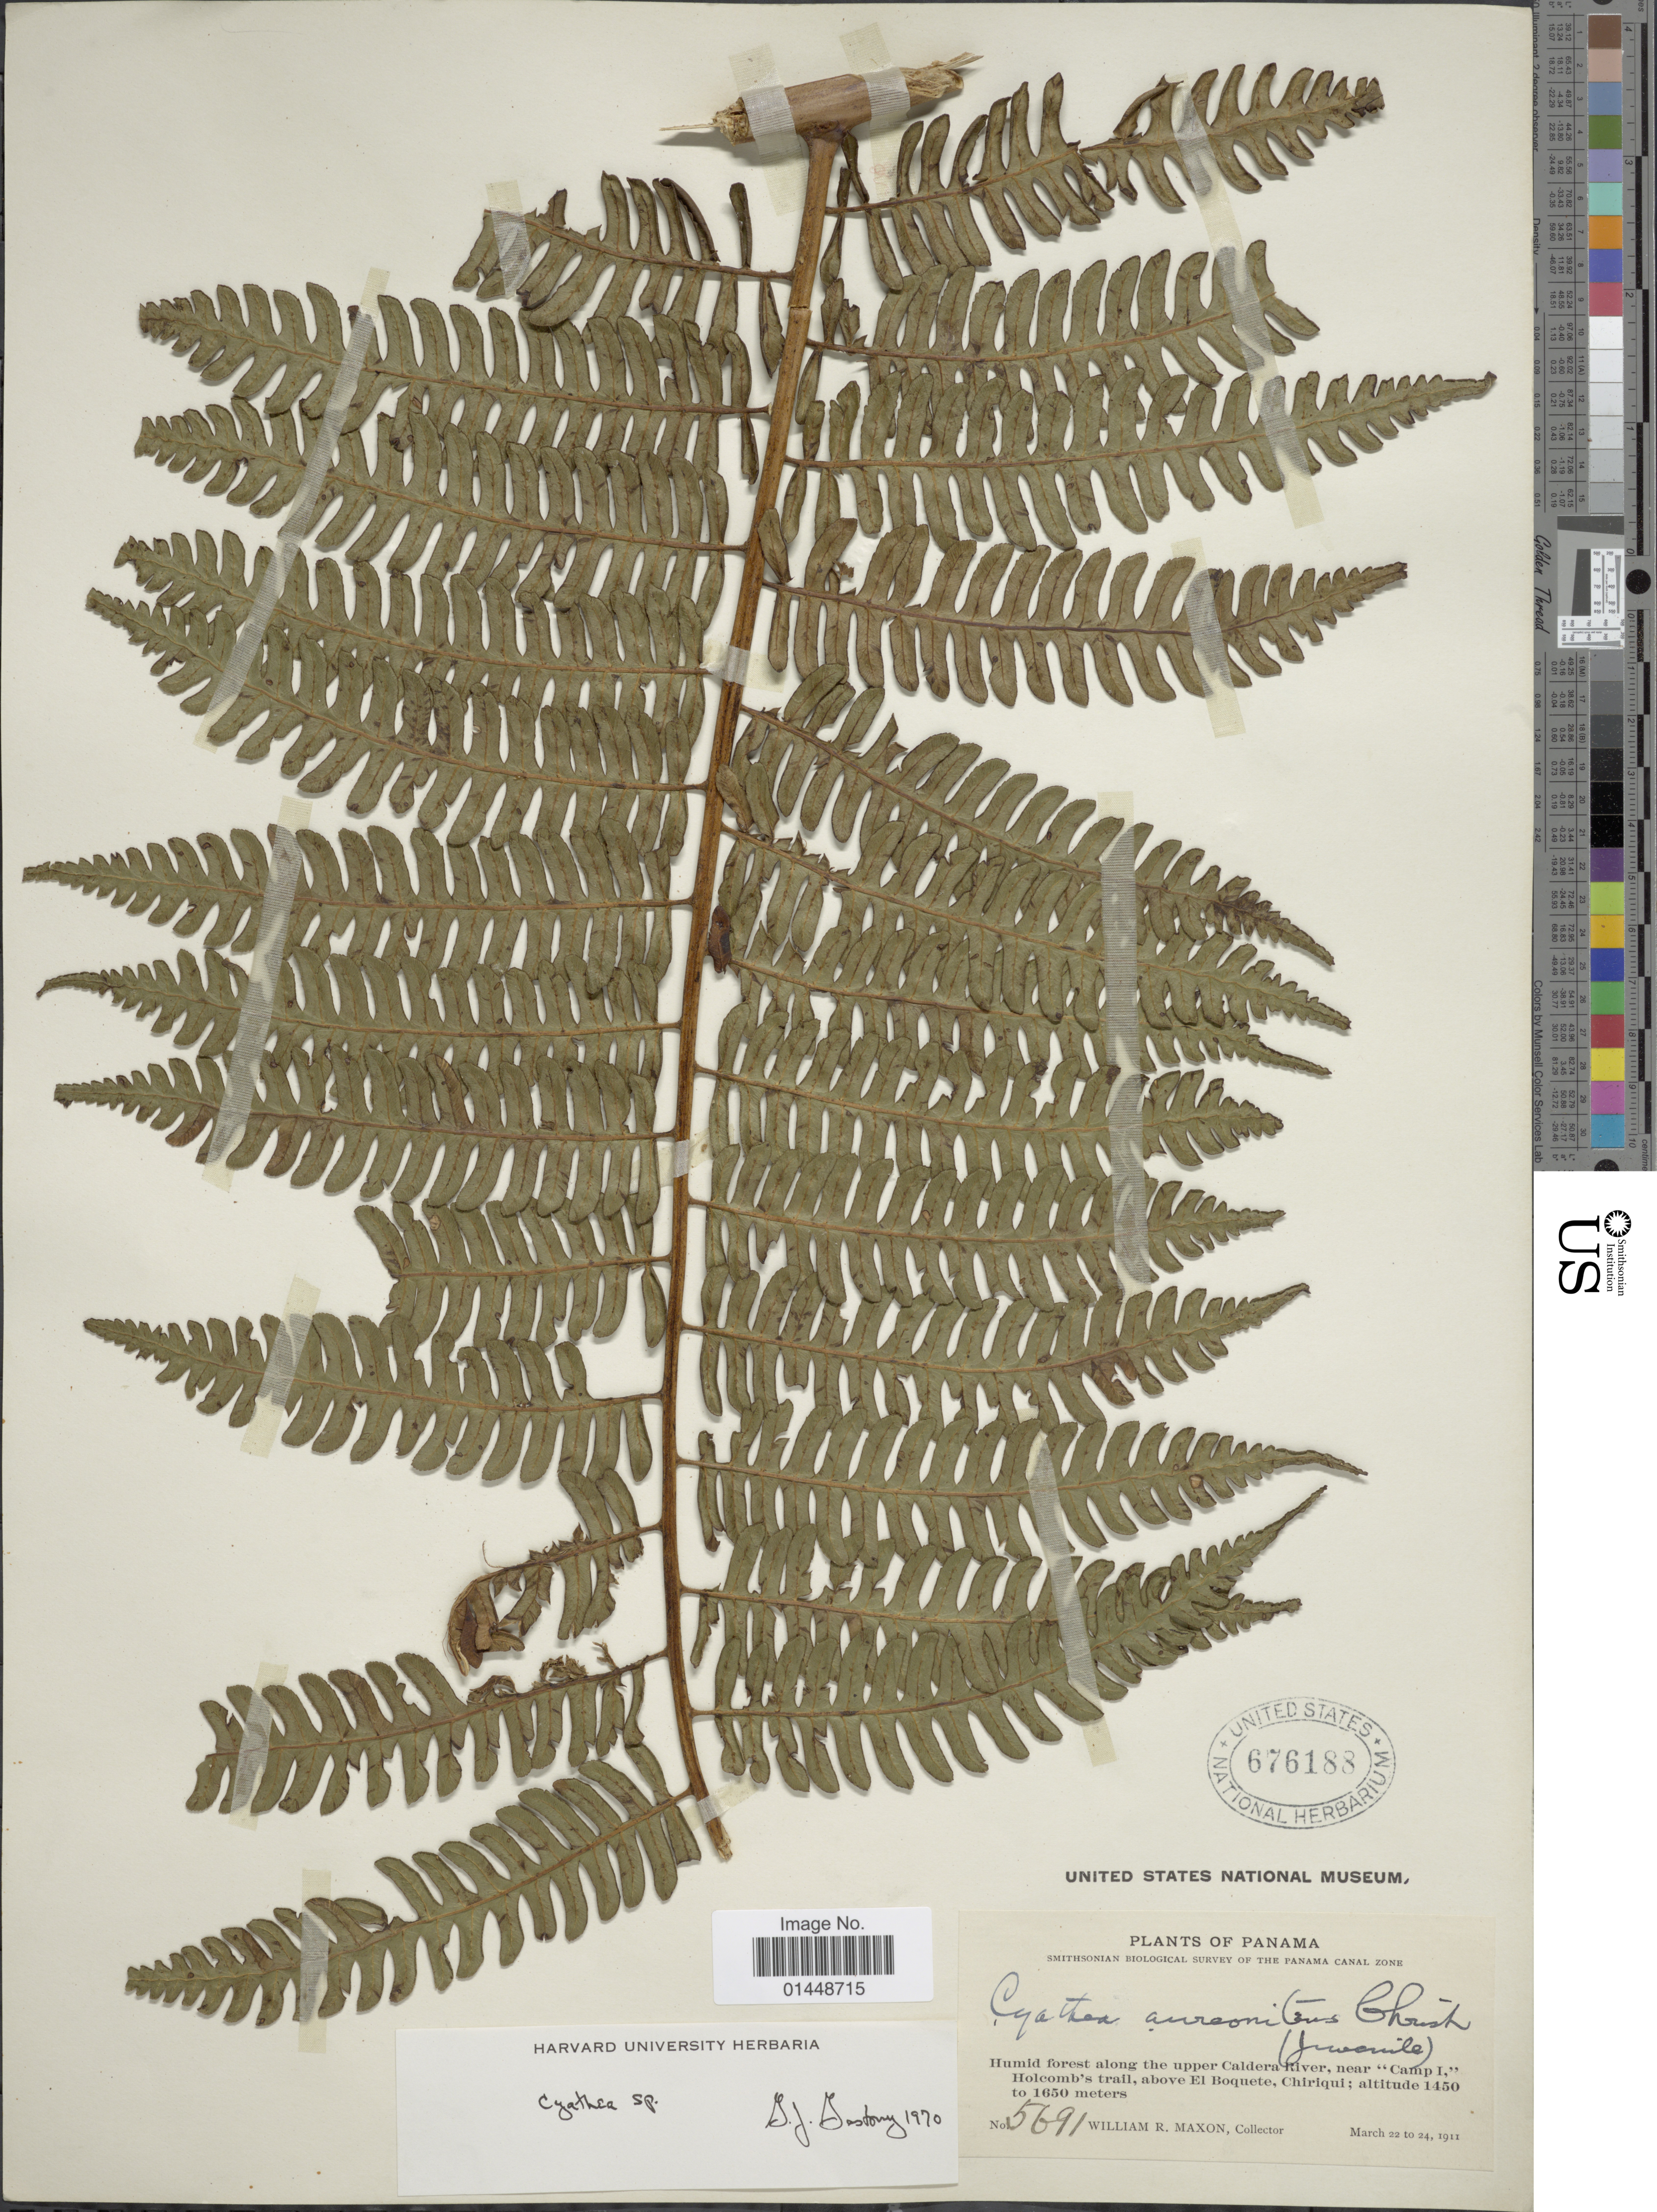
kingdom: Plantae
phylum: Tracheophyta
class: Polypodiopsida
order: Cyatheales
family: Cyatheaceae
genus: Cyathea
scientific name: Cyathea divergens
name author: Kunze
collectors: W. R. Maxon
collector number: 5691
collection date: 1911-03-22/1911-03-24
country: Panama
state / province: Chiriqui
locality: Humid forest along the upper Caldera River, near "Camp I", Holcomb's trail, above El Boquete, Chiriqui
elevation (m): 1450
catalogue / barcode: US 676188